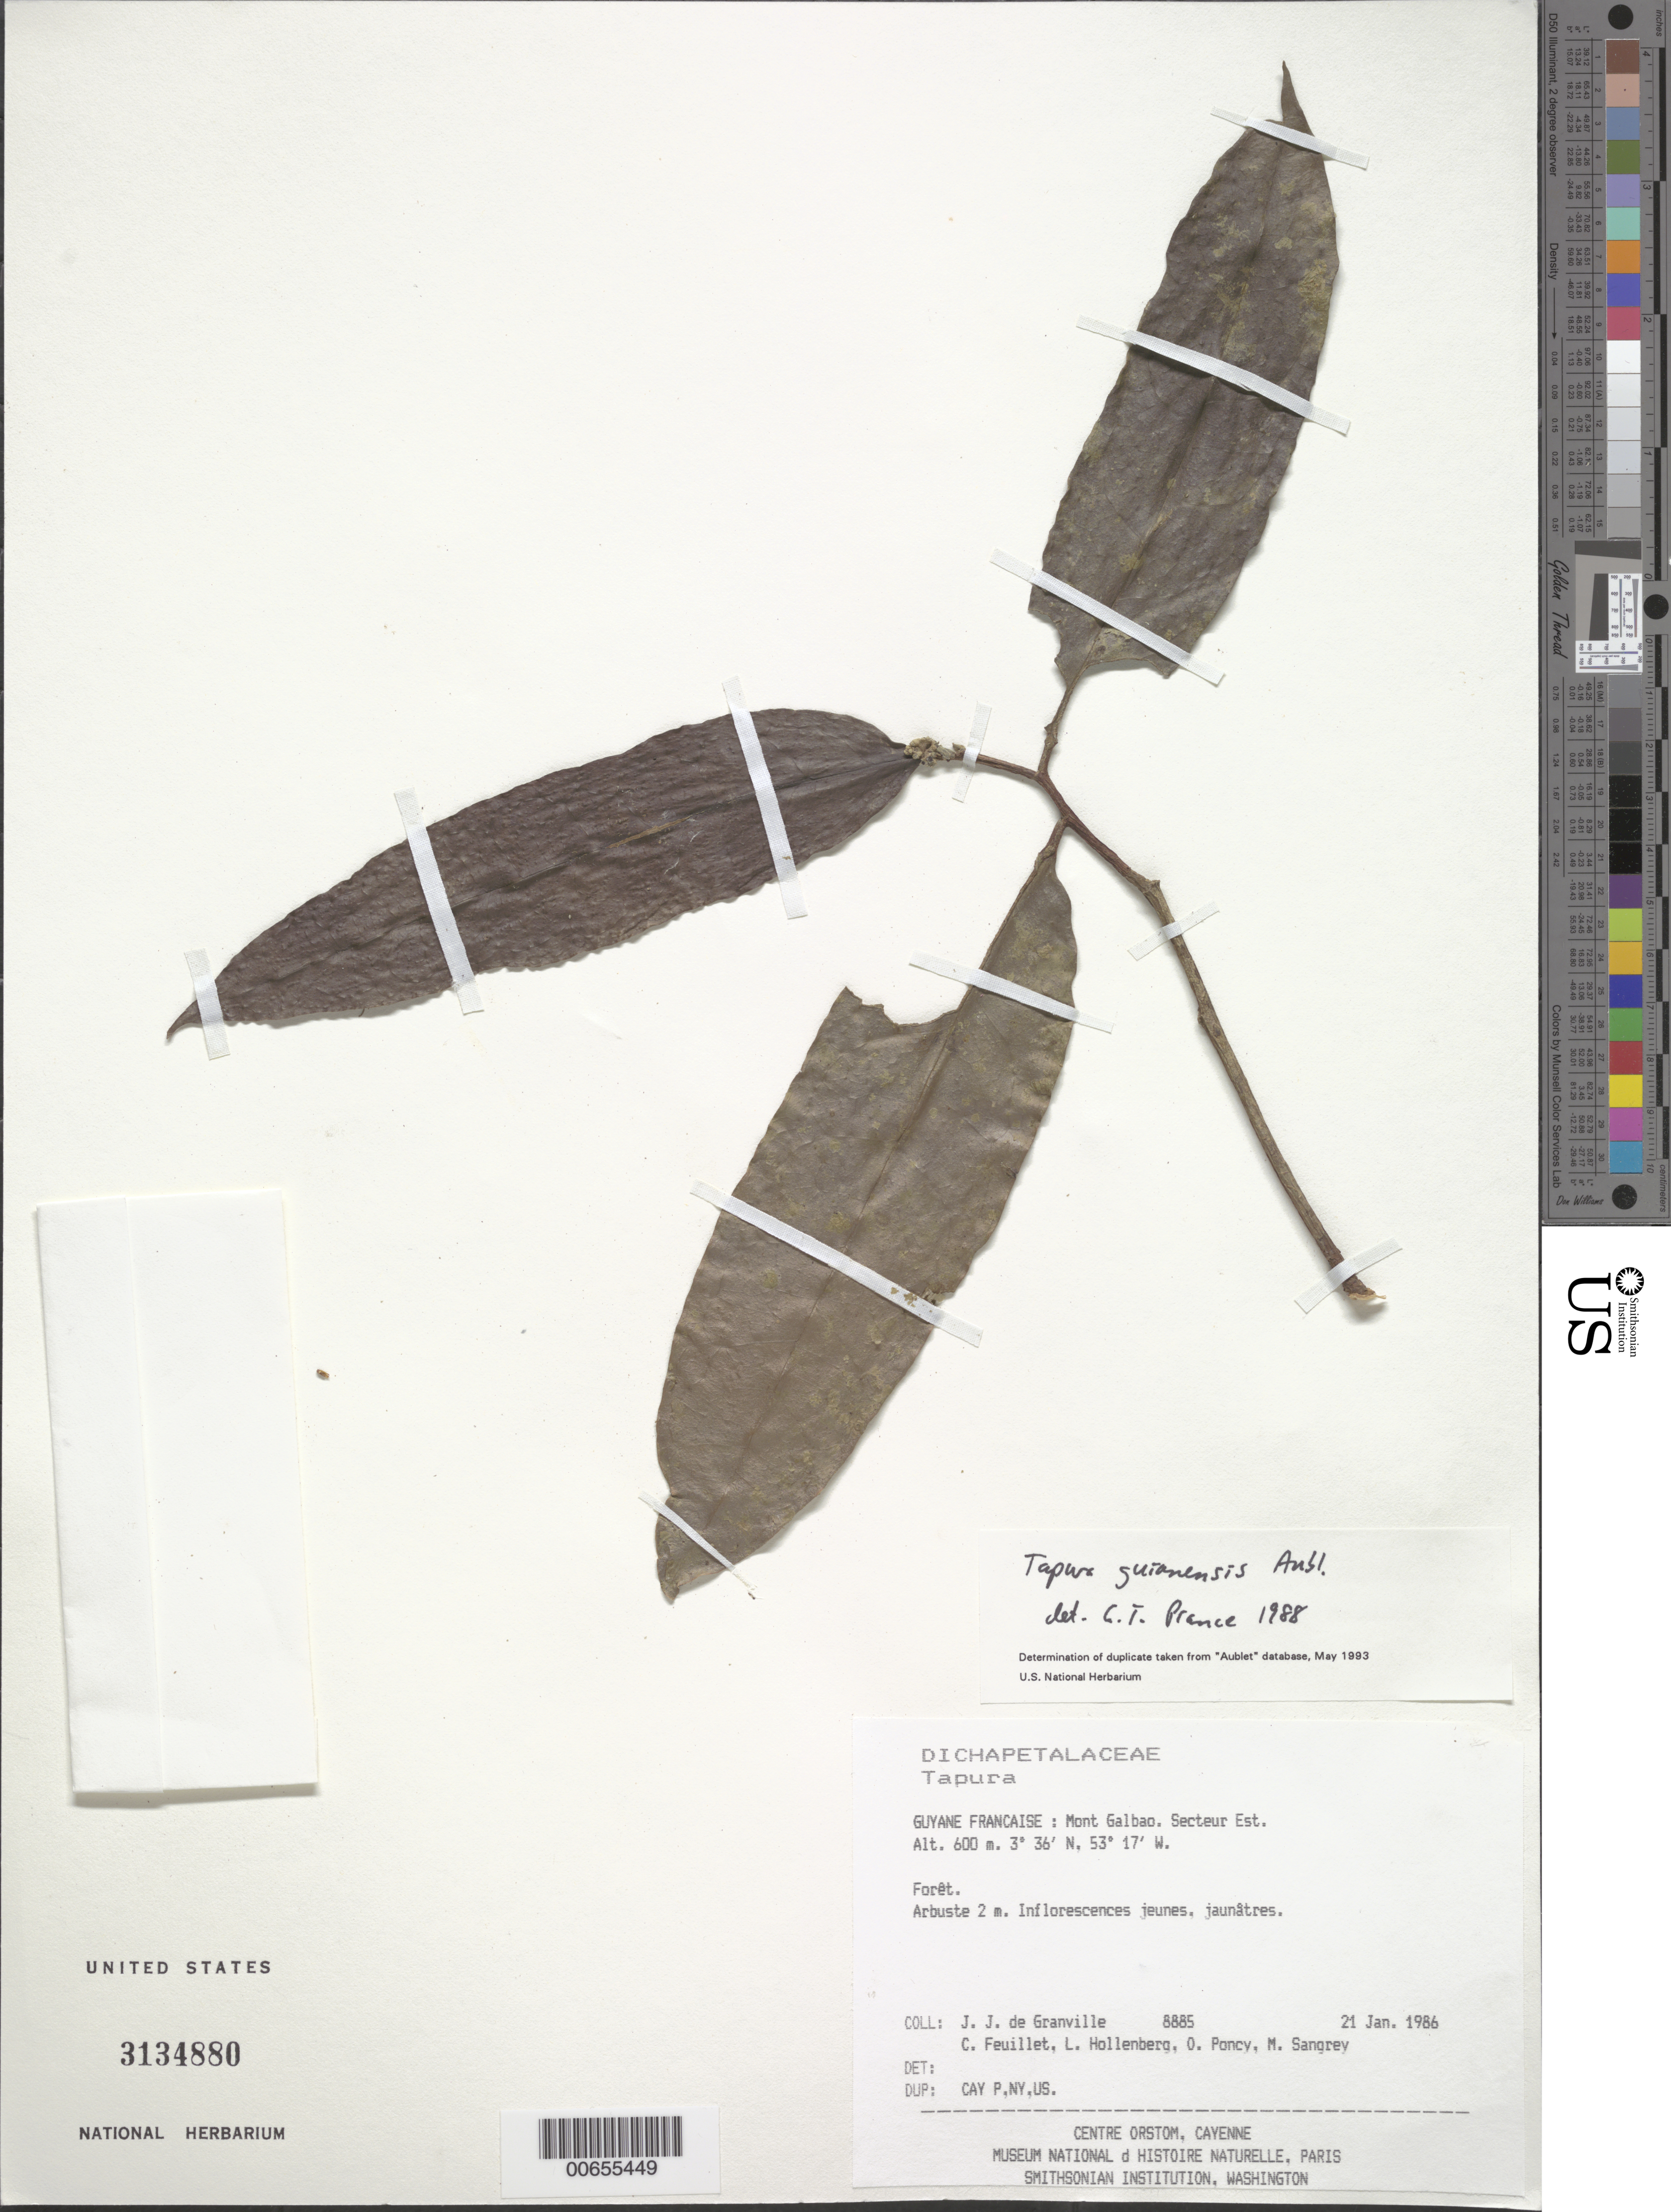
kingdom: Plantae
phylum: Tracheophyta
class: Magnoliopsida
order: Malpighiales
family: Dichapetalaceae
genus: Tapura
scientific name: Tapura guianensis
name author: Aubl.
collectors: J.-J. de Granville, C. Feuillet, L. Hollenberg, O. Poncy & M. Sangrey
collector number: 8885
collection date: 1986-01-21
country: French Guiana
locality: Guyane Francaise: Mont Galbao. Secteur Est.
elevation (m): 600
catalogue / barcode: US 3134880